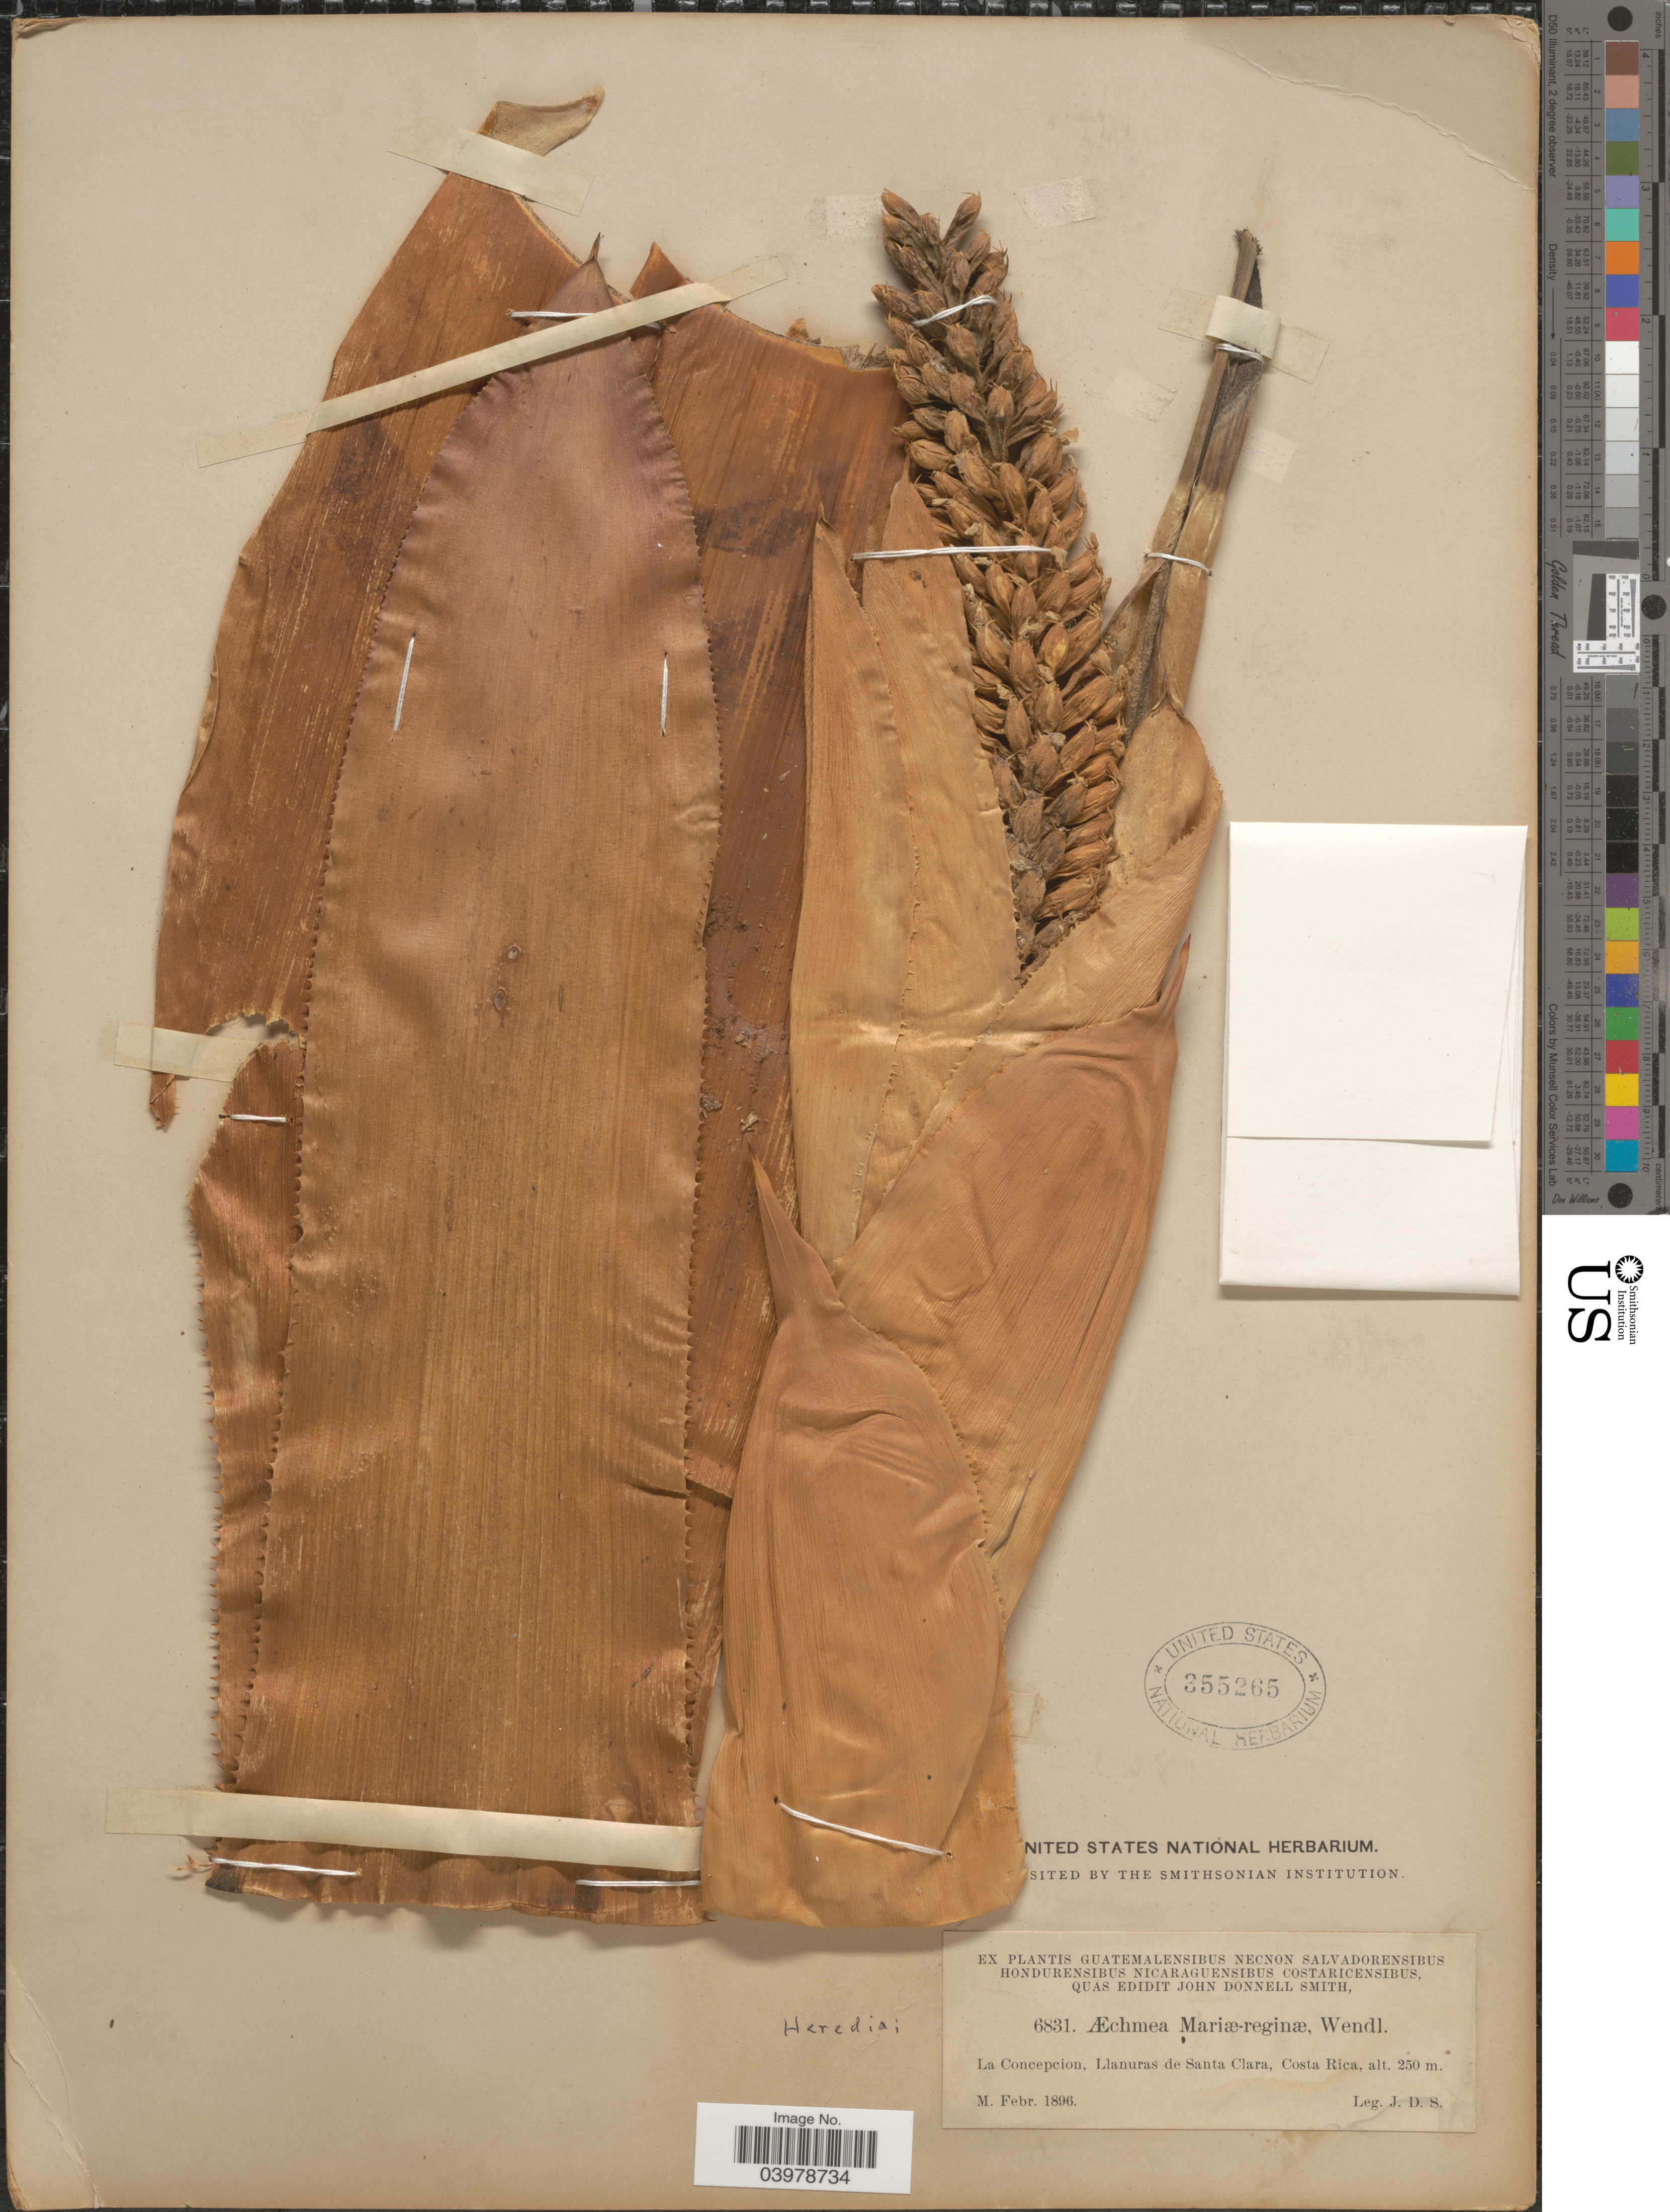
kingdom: Plantae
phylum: Tracheophyta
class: Liliopsida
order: Poales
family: Bromeliaceae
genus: Aechmea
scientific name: Aechmea mariae-reginae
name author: H. Wendl.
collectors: J. Donnell Smith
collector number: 6831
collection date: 1896-02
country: Costa Rica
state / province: Heredia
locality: La Concepcion, Llanuras de Santa Clara.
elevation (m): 250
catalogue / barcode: US 355265